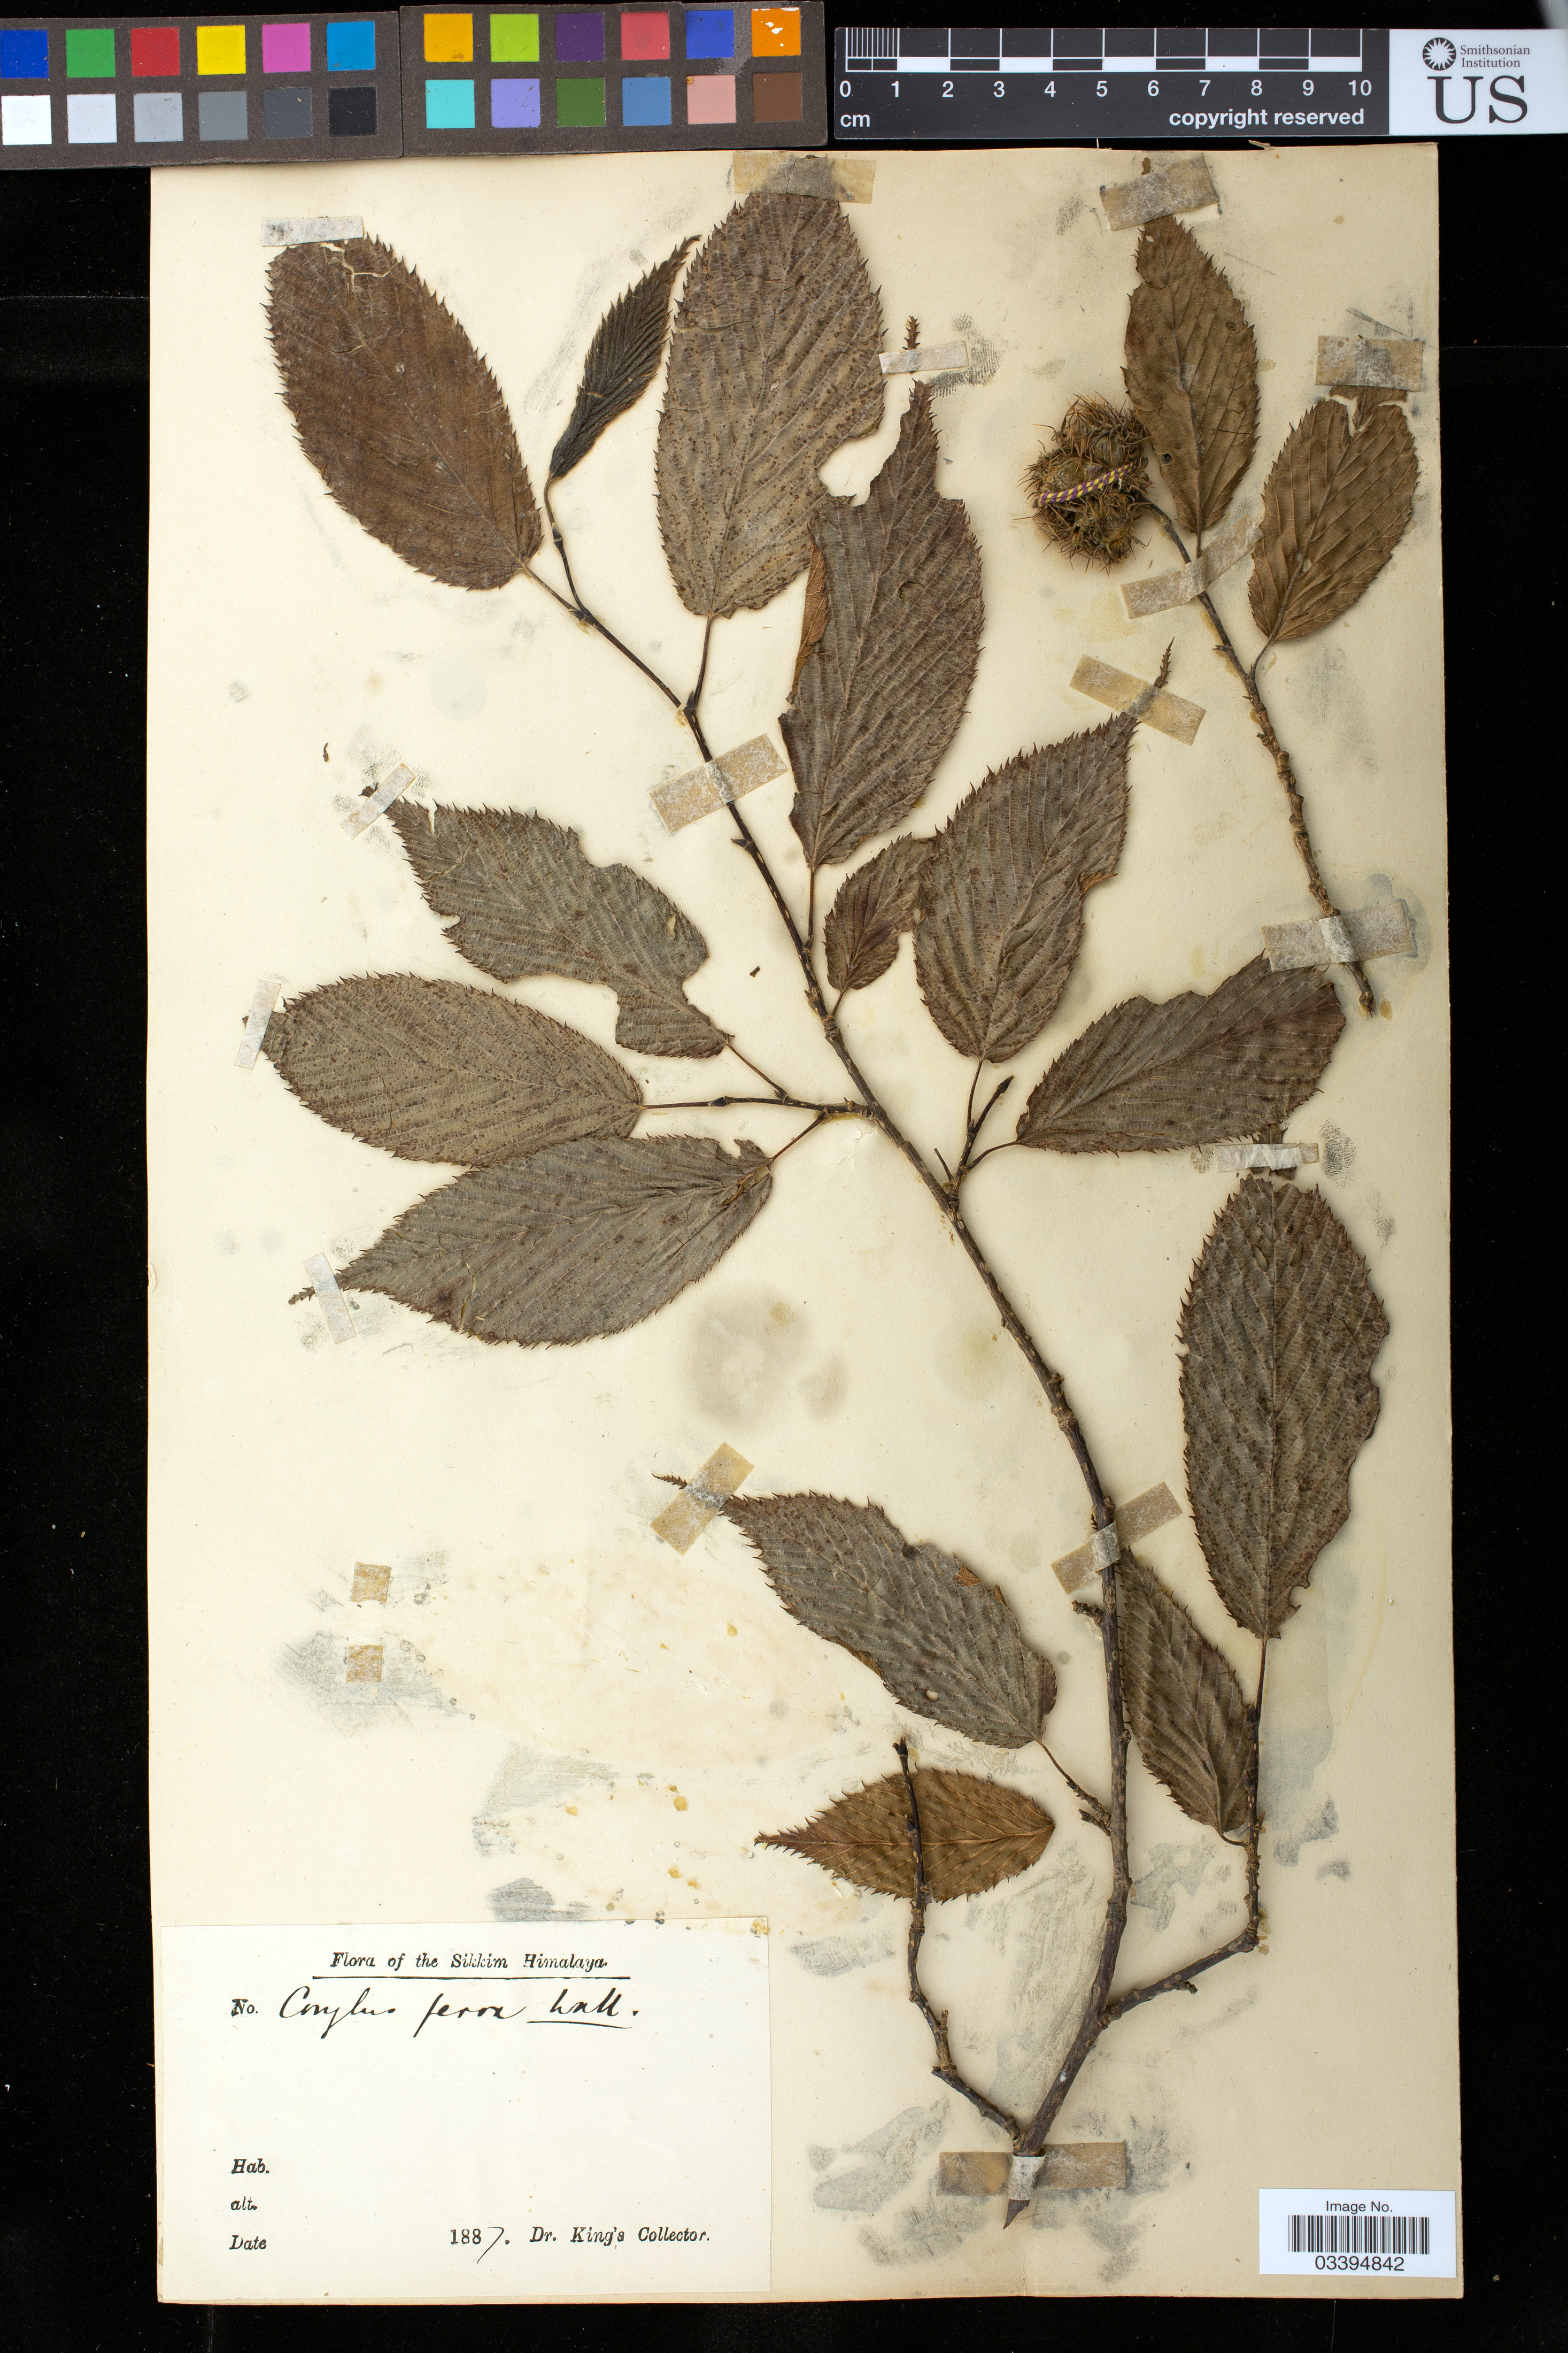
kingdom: Plantae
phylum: Tracheophyta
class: Magnoliopsida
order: Fagales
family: Betulaceae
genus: Corylus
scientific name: Corylus ferox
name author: Wall.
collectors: Dr. King's collector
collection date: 1887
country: India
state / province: Sikkim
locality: Himalaya